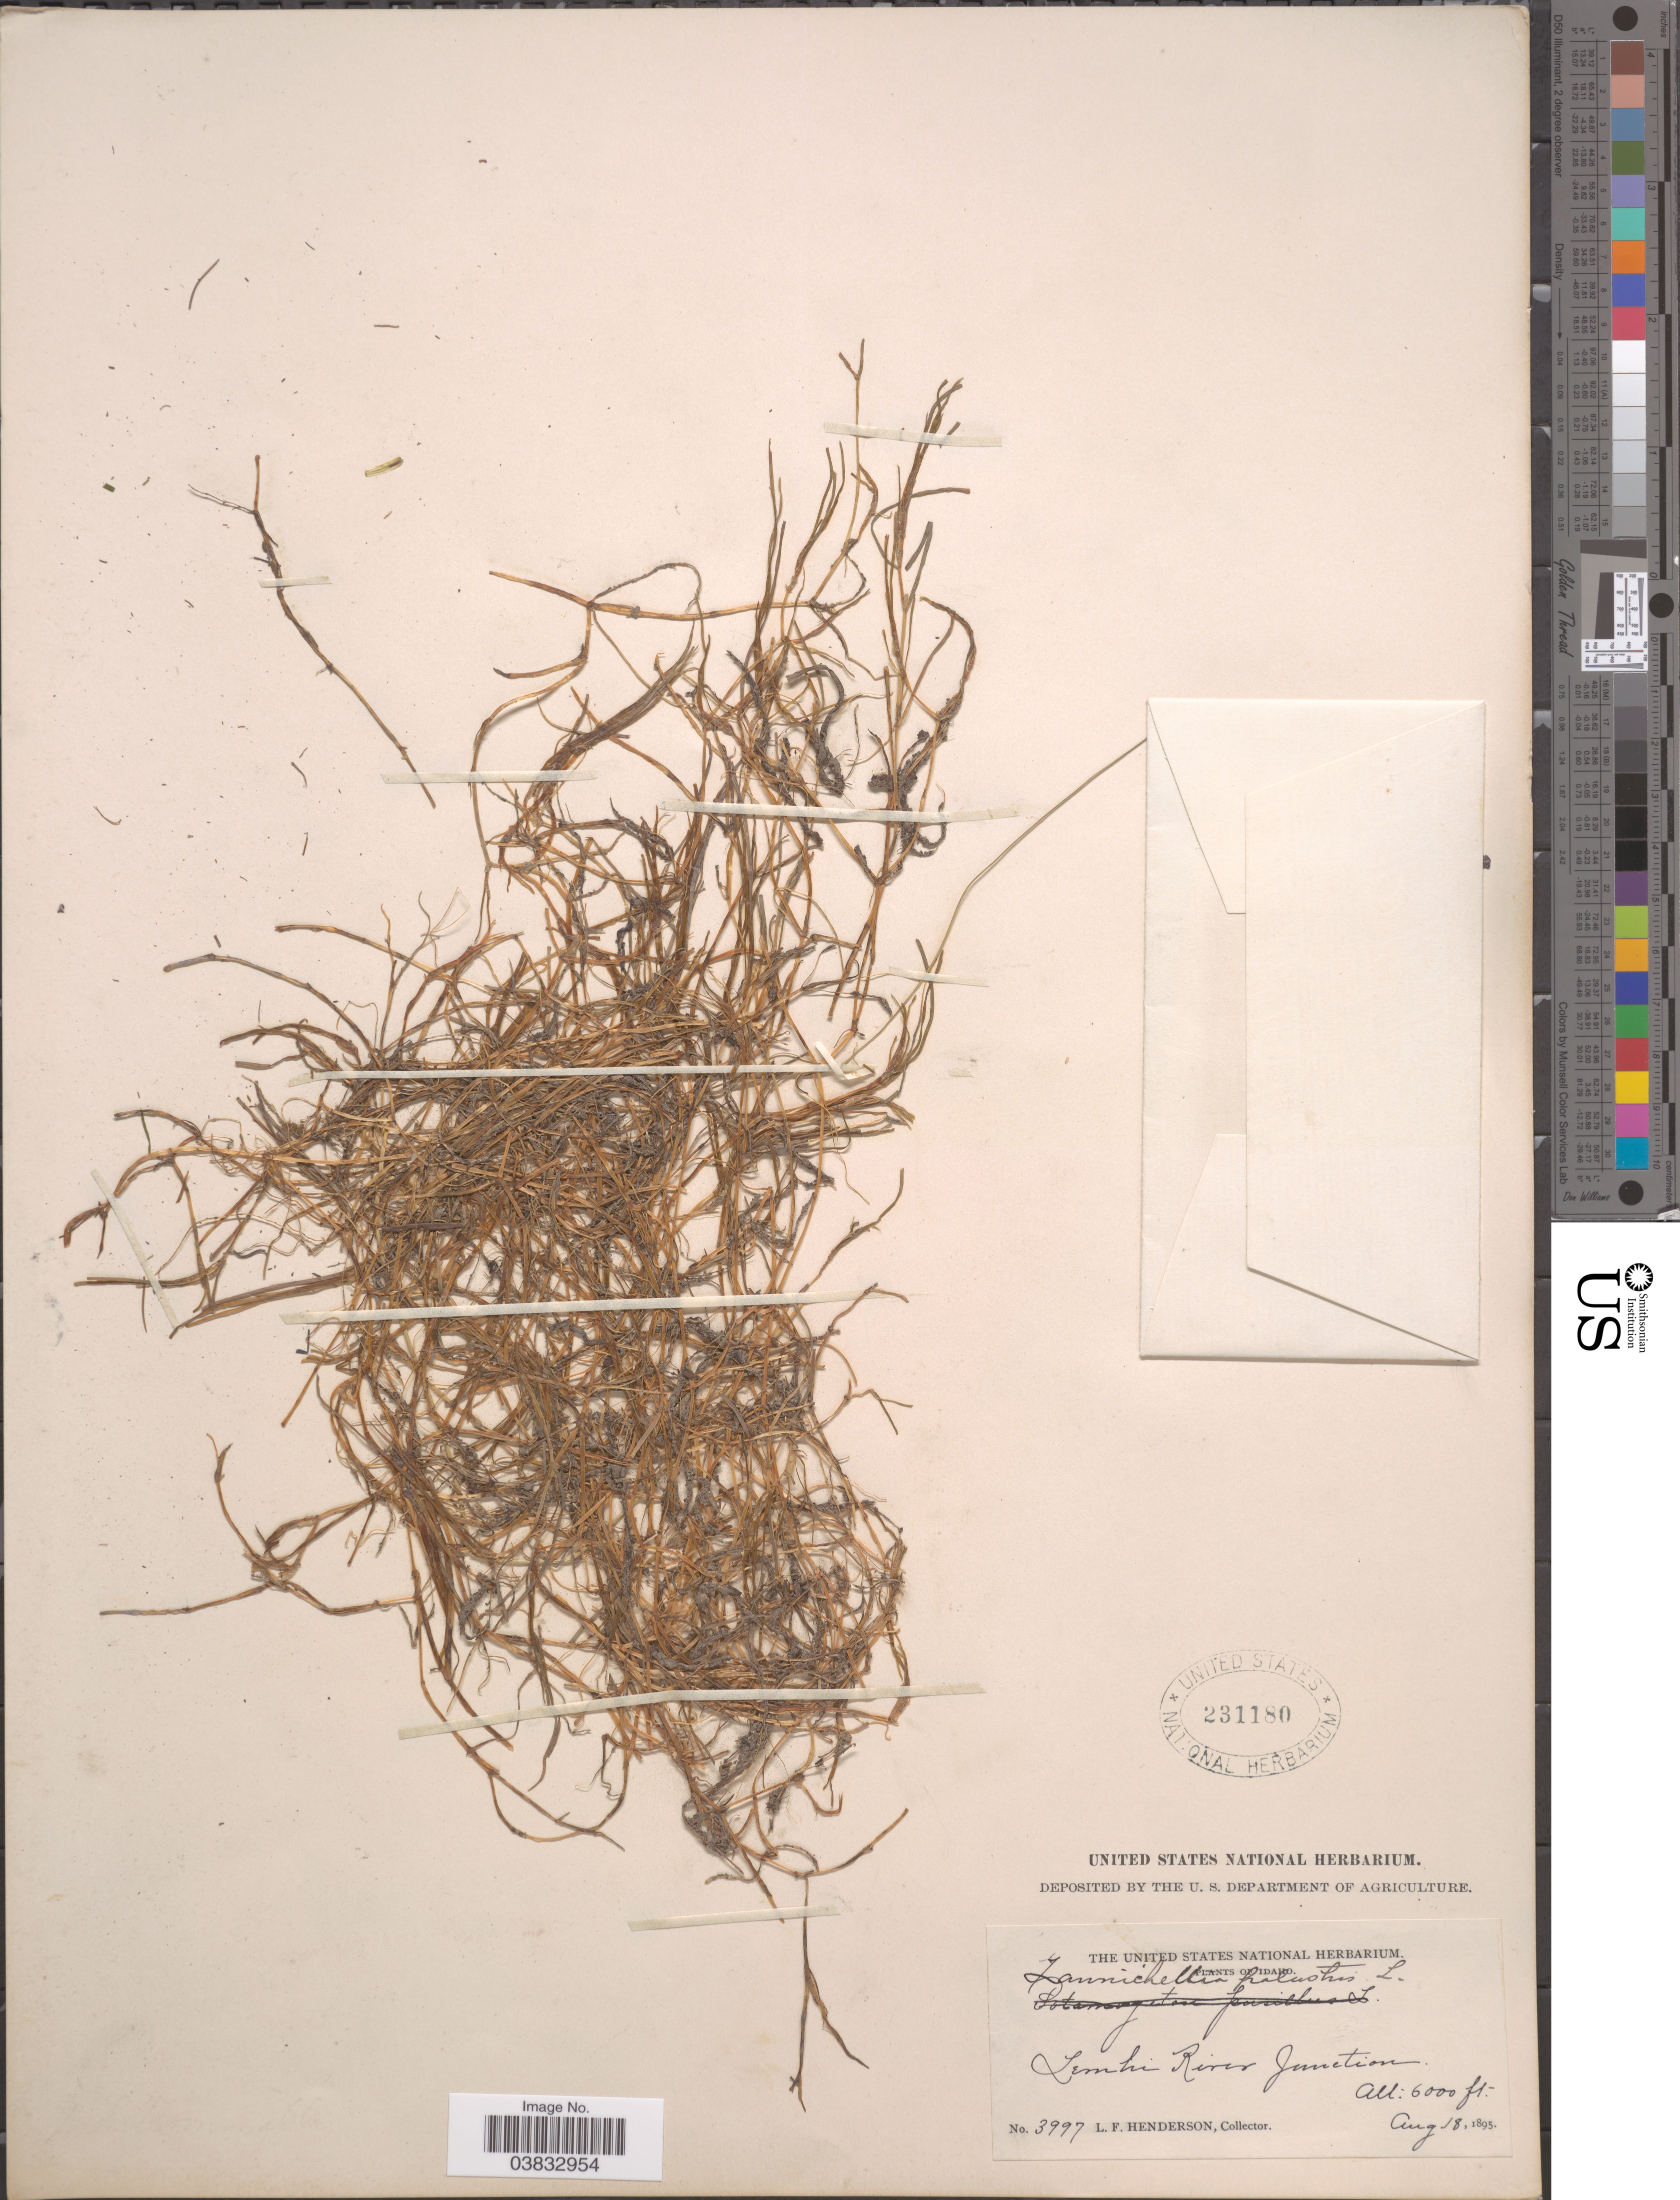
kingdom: Plantae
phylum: Tracheophyta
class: Liliopsida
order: Alismatales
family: Potamogetonaceae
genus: Zannichellia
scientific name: Zannichellia palustris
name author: L.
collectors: L. Henderson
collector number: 3997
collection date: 1895-08-18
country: United States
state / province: Idaho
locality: Lemhi River Junction.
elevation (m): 1829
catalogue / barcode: US 231180